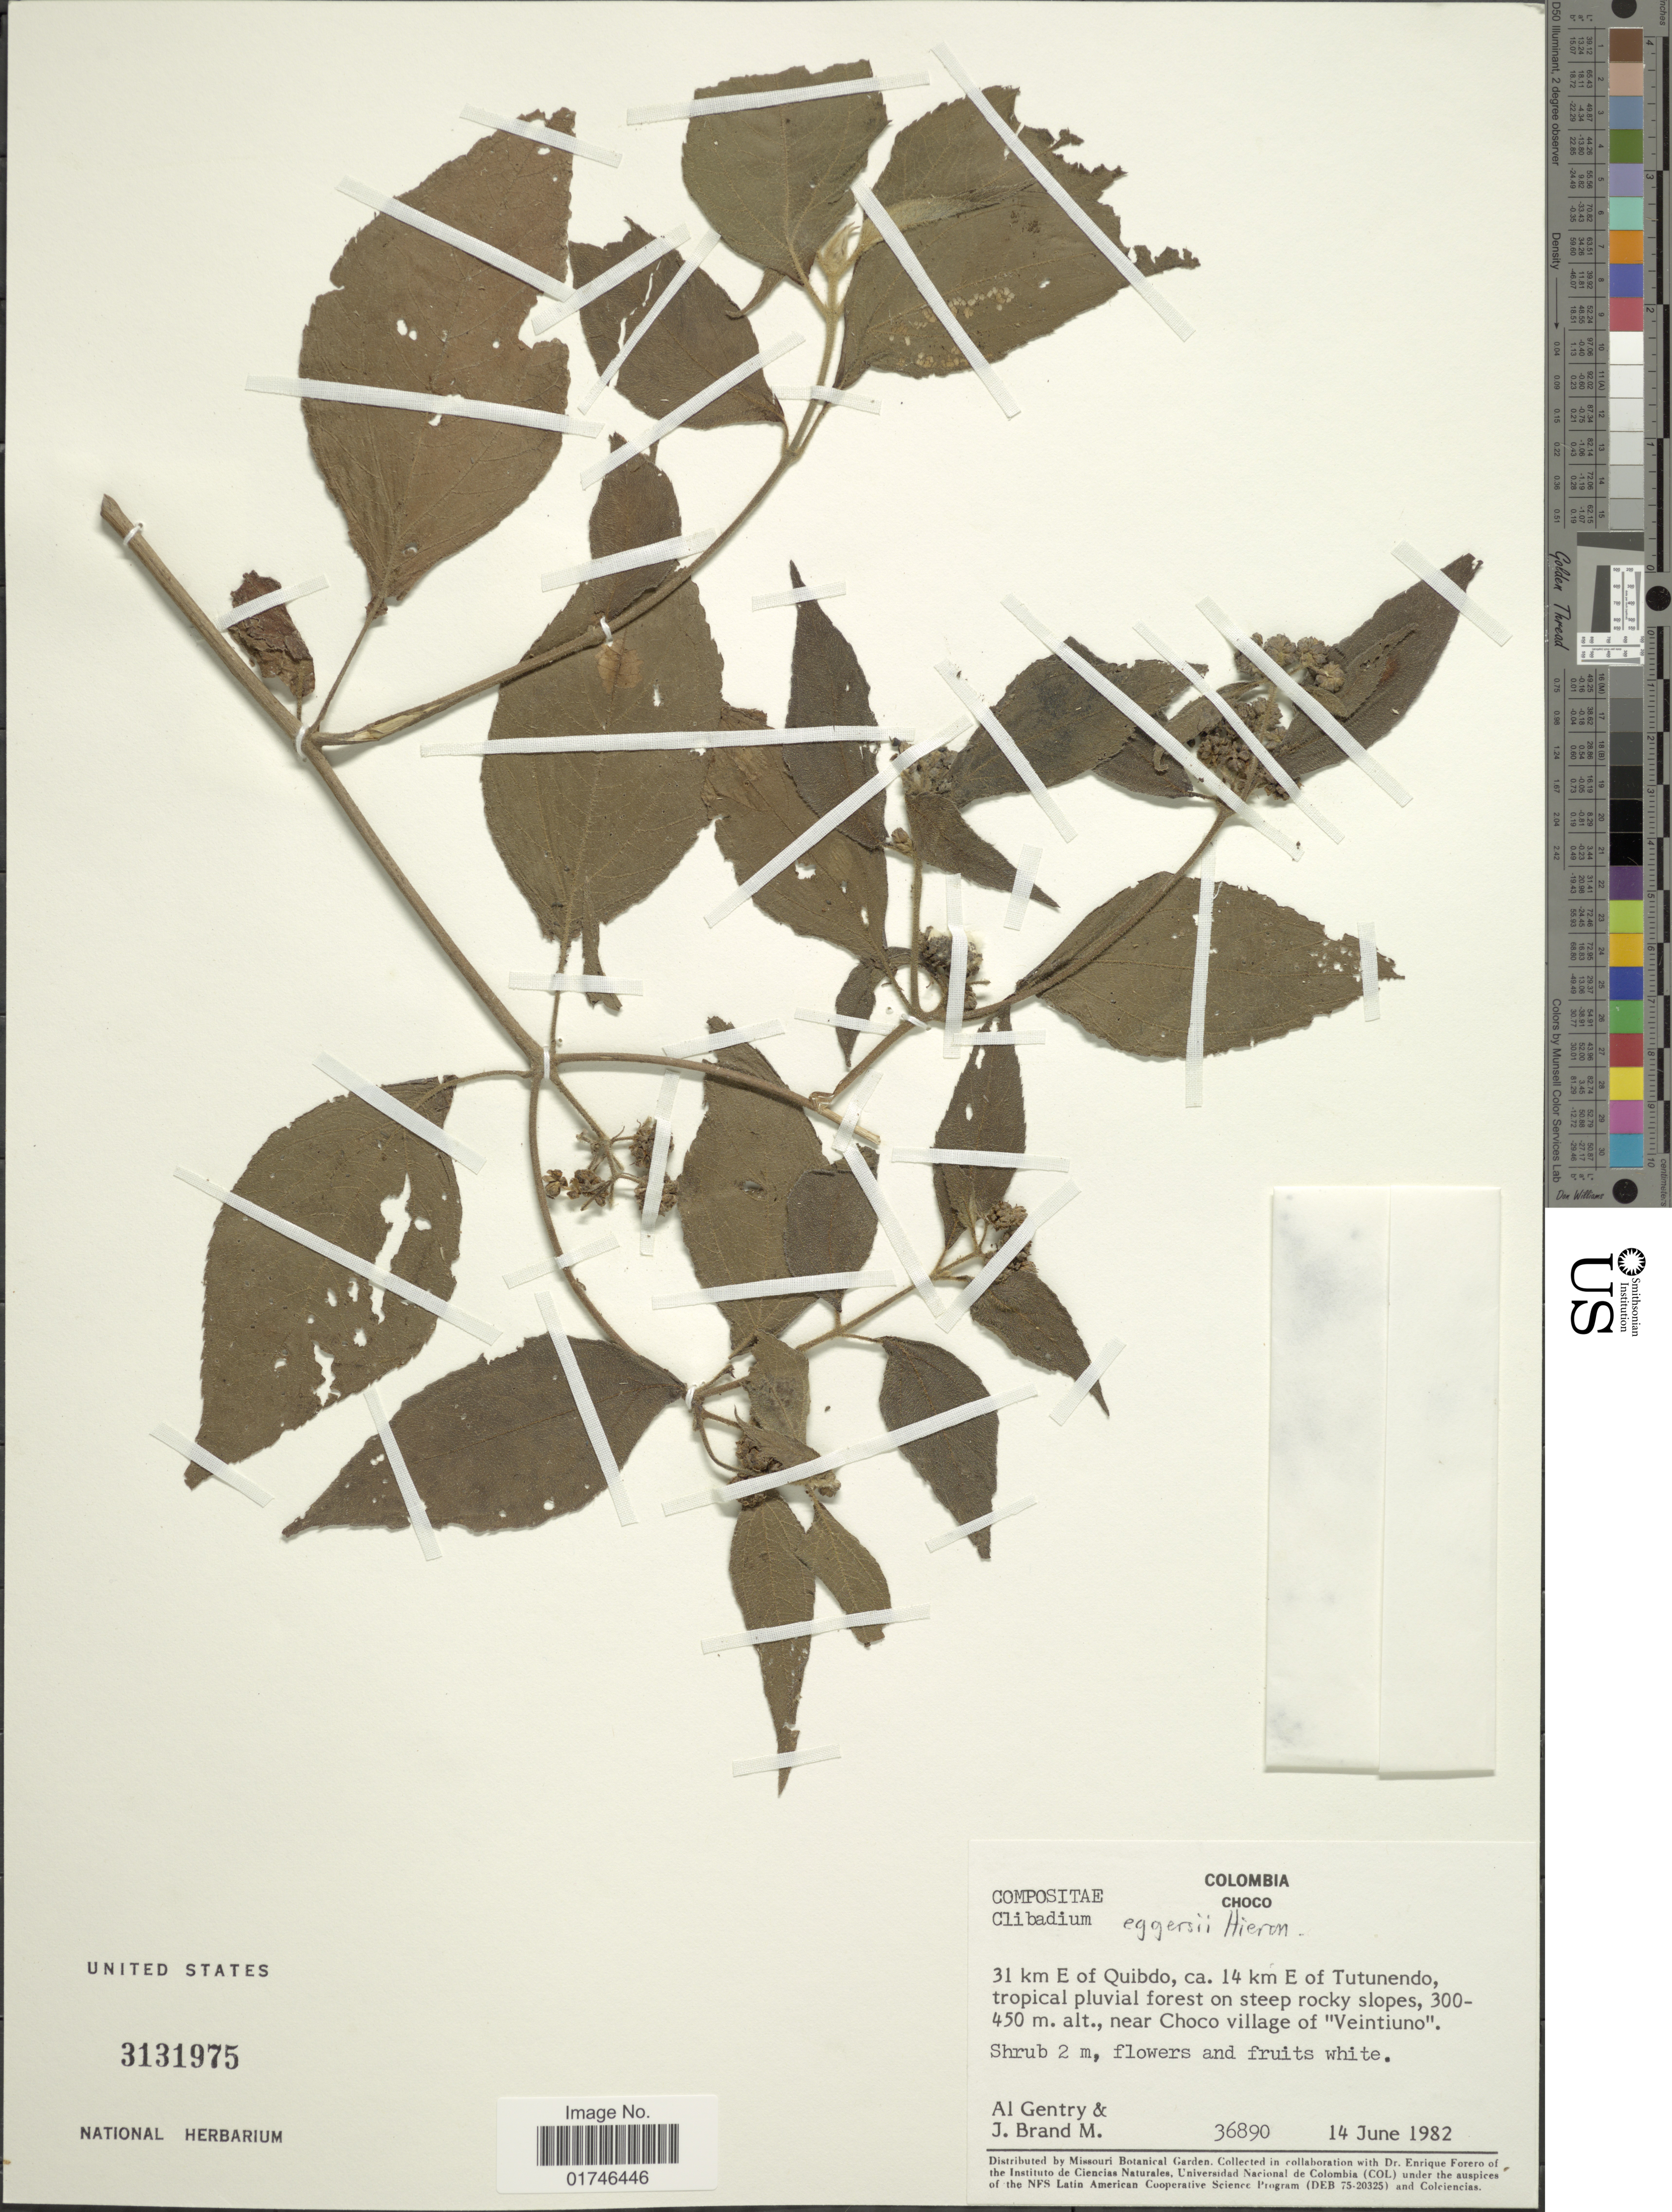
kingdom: Plantae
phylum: Tracheophyta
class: Magnoliopsida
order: Asterales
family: Asteraceae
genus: Clibadium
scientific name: Clibadium eggersii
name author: Hieron.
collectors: A. H. Gentry & J. Brand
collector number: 36890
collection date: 1982-06-14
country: Colombia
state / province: Chocó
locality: Columbia, Choco. 31 km E of Quibdo, ca. 14 km E of Tutunendo tropical pluvial forest on steep rocky slopes, near Choco village of "Veintiuno".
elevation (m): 300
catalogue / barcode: US 3131975